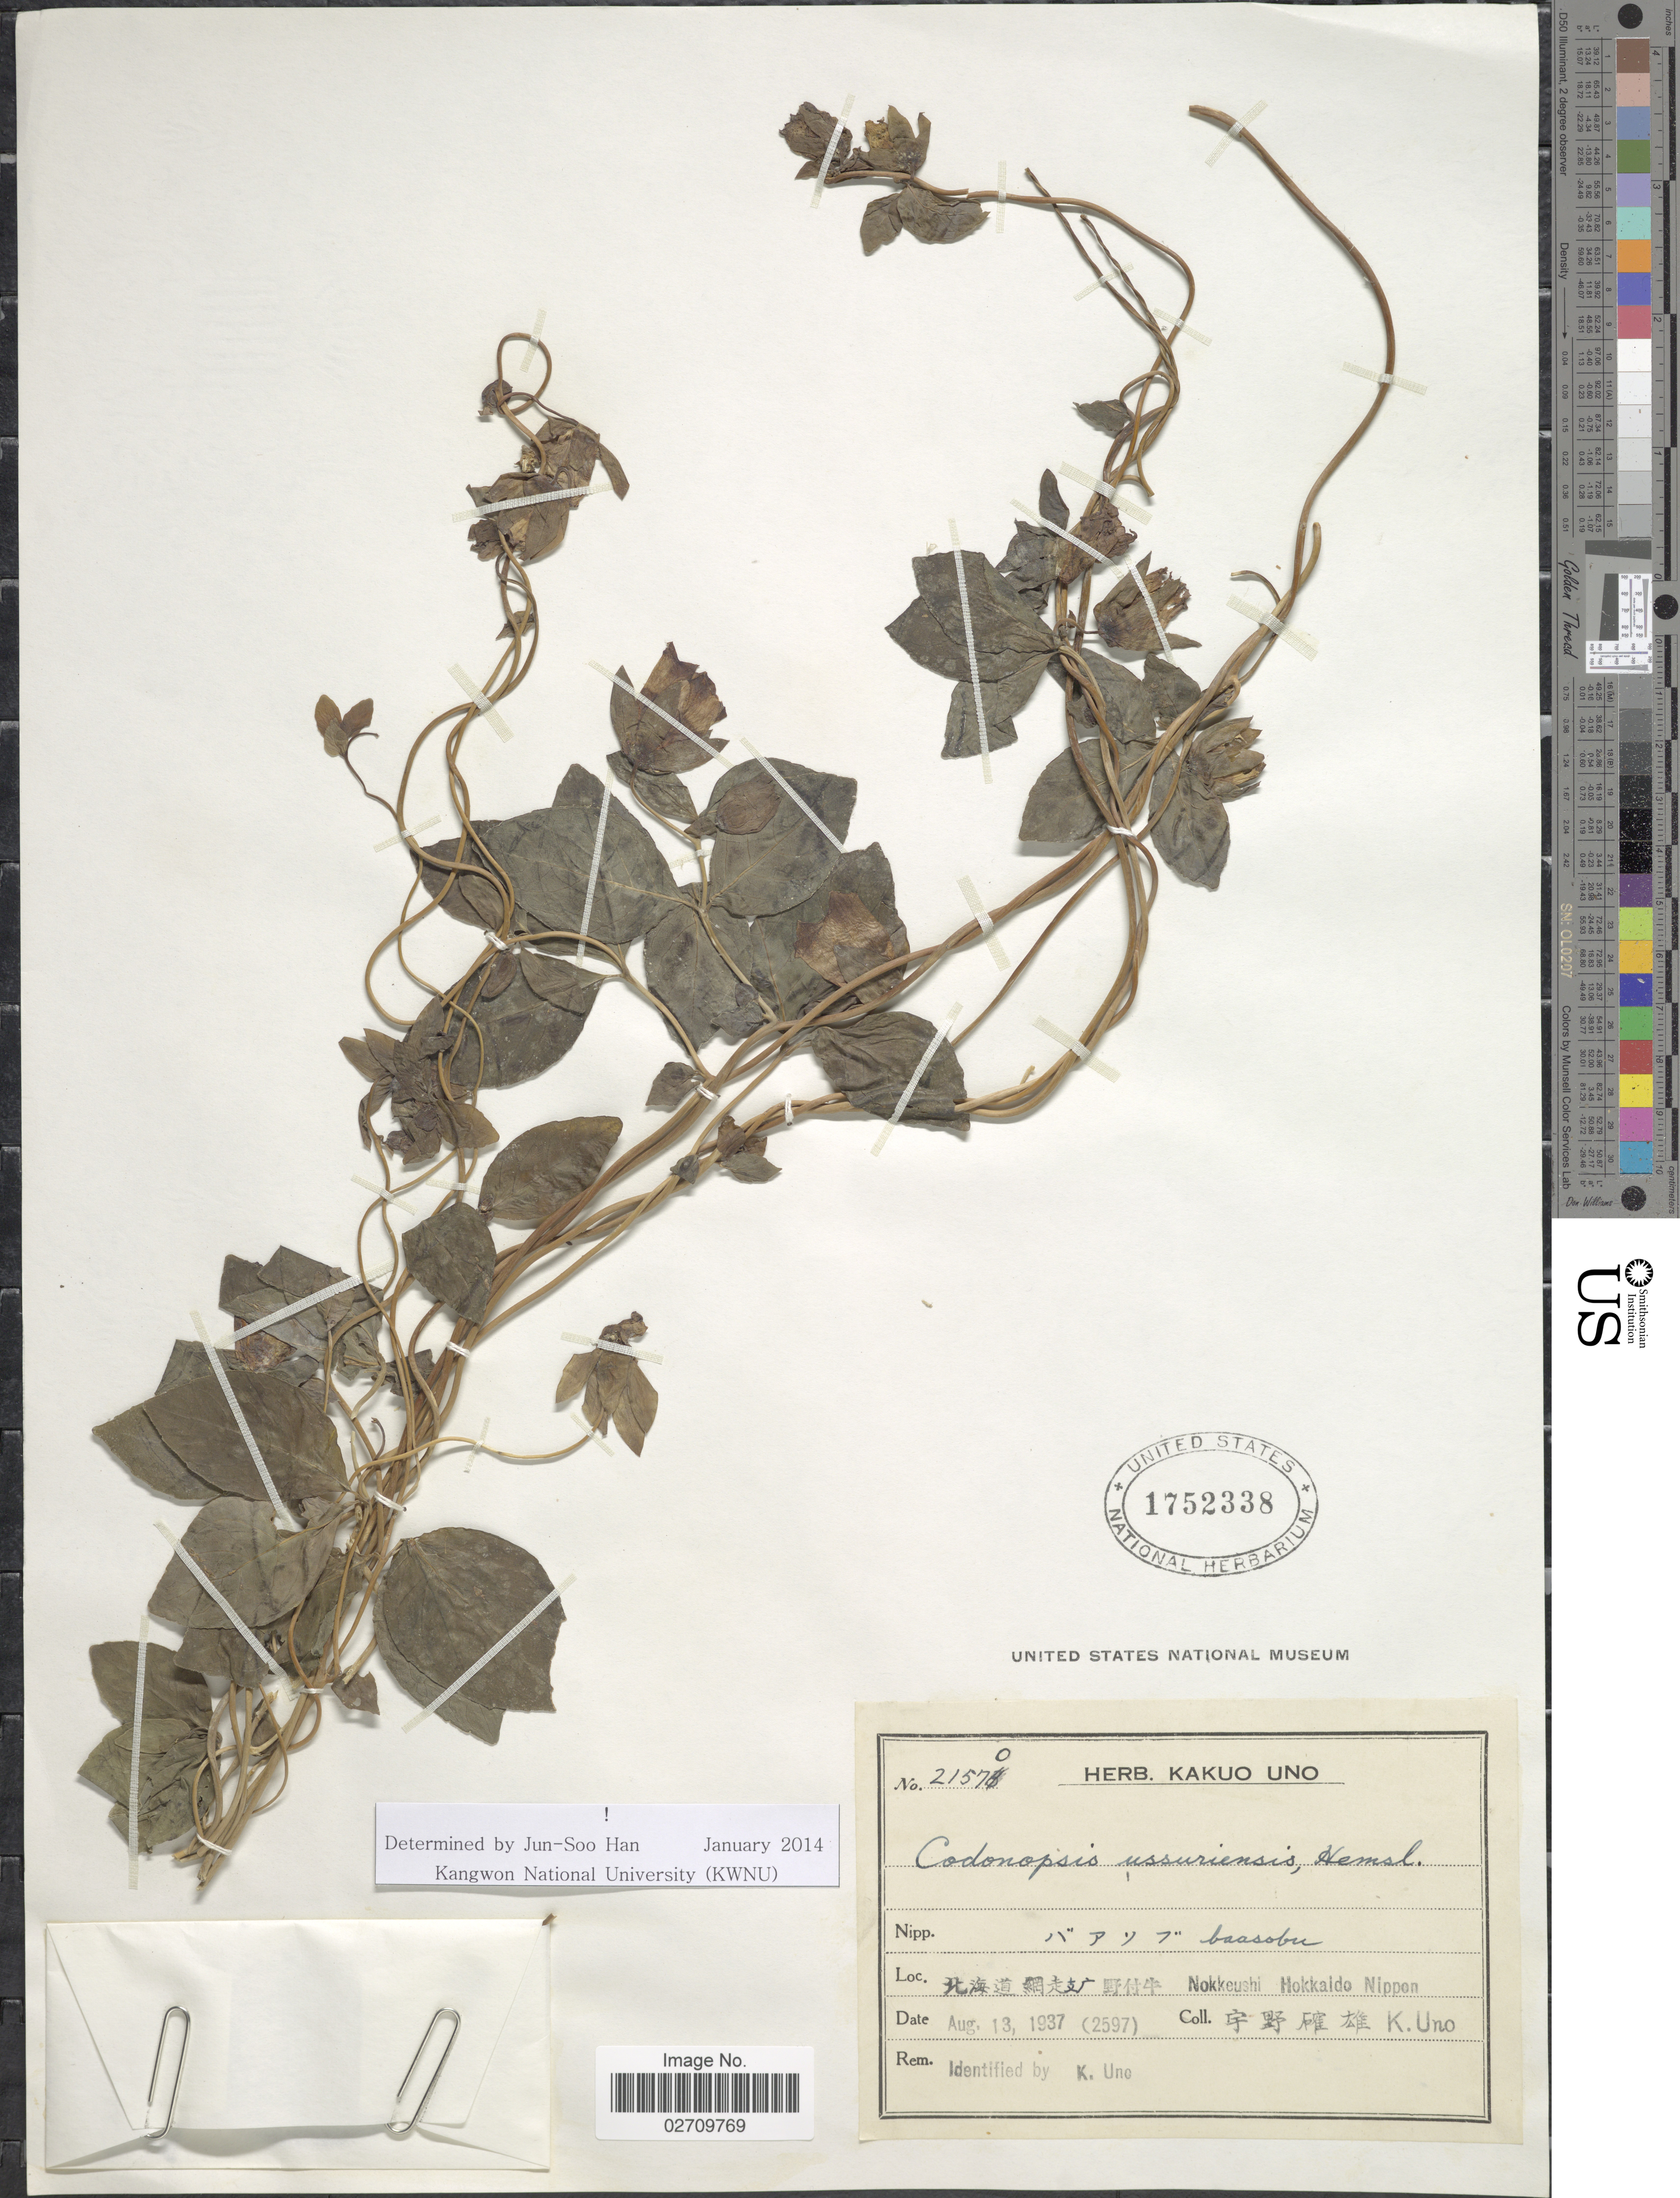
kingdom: Plantae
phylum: Tracheophyta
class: Magnoliopsida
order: Asterales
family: Campanulaceae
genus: Codonopsis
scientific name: Codonopsis ussuriensis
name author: (Rupr. & Maxim.) Hemsl.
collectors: K. Uno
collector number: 21570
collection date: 1937-08-13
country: Japan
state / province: Hokkaidō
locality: Nokkeushi, Hokkaido, Nippon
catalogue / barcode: US 1752338